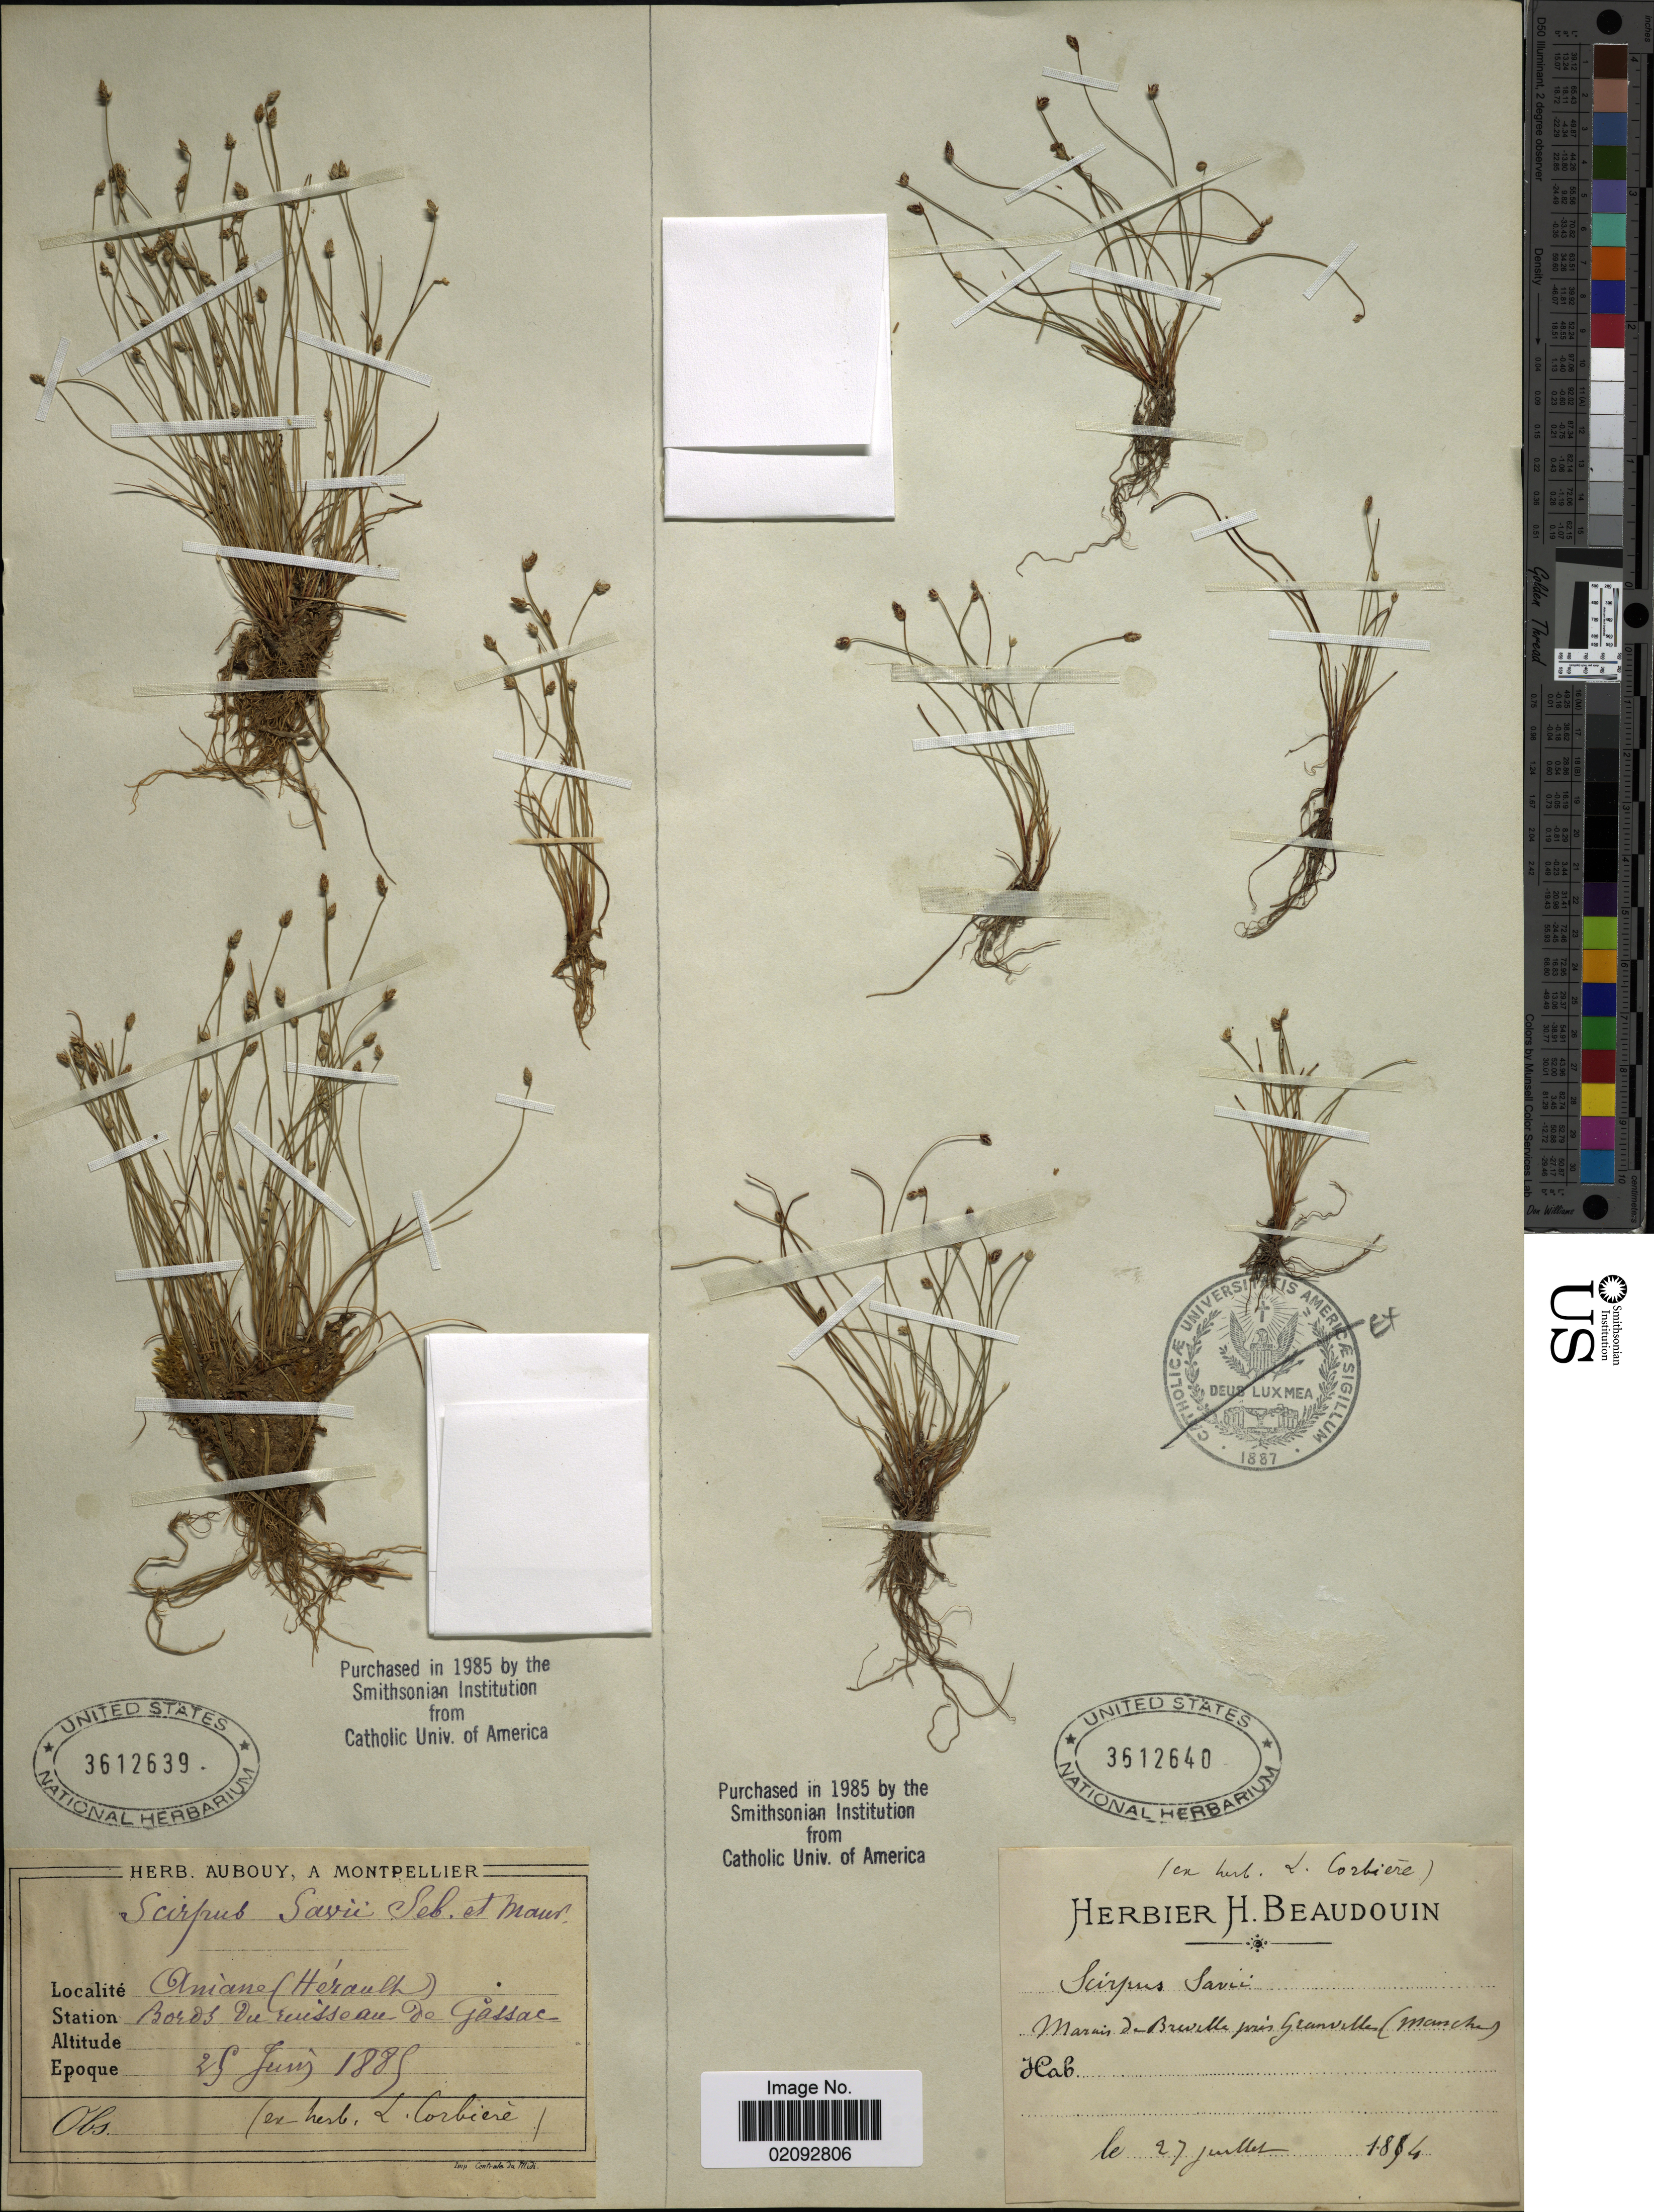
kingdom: Plantae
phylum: Tracheophyta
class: Liliopsida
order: Poales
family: Cyperaceae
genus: Isolepis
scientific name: Isolepis cernua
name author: (Vahl) Roem. & Schult.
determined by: Strong, Mark T., (BOT), Smithsonian Institution - National Museum of Natural History (UNITED STATES)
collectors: Ex Herb. L. Corbiere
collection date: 1814-07-27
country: France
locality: Marais de Breville prés Granvilles (Manche) [interpreted]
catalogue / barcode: US 3612640-2